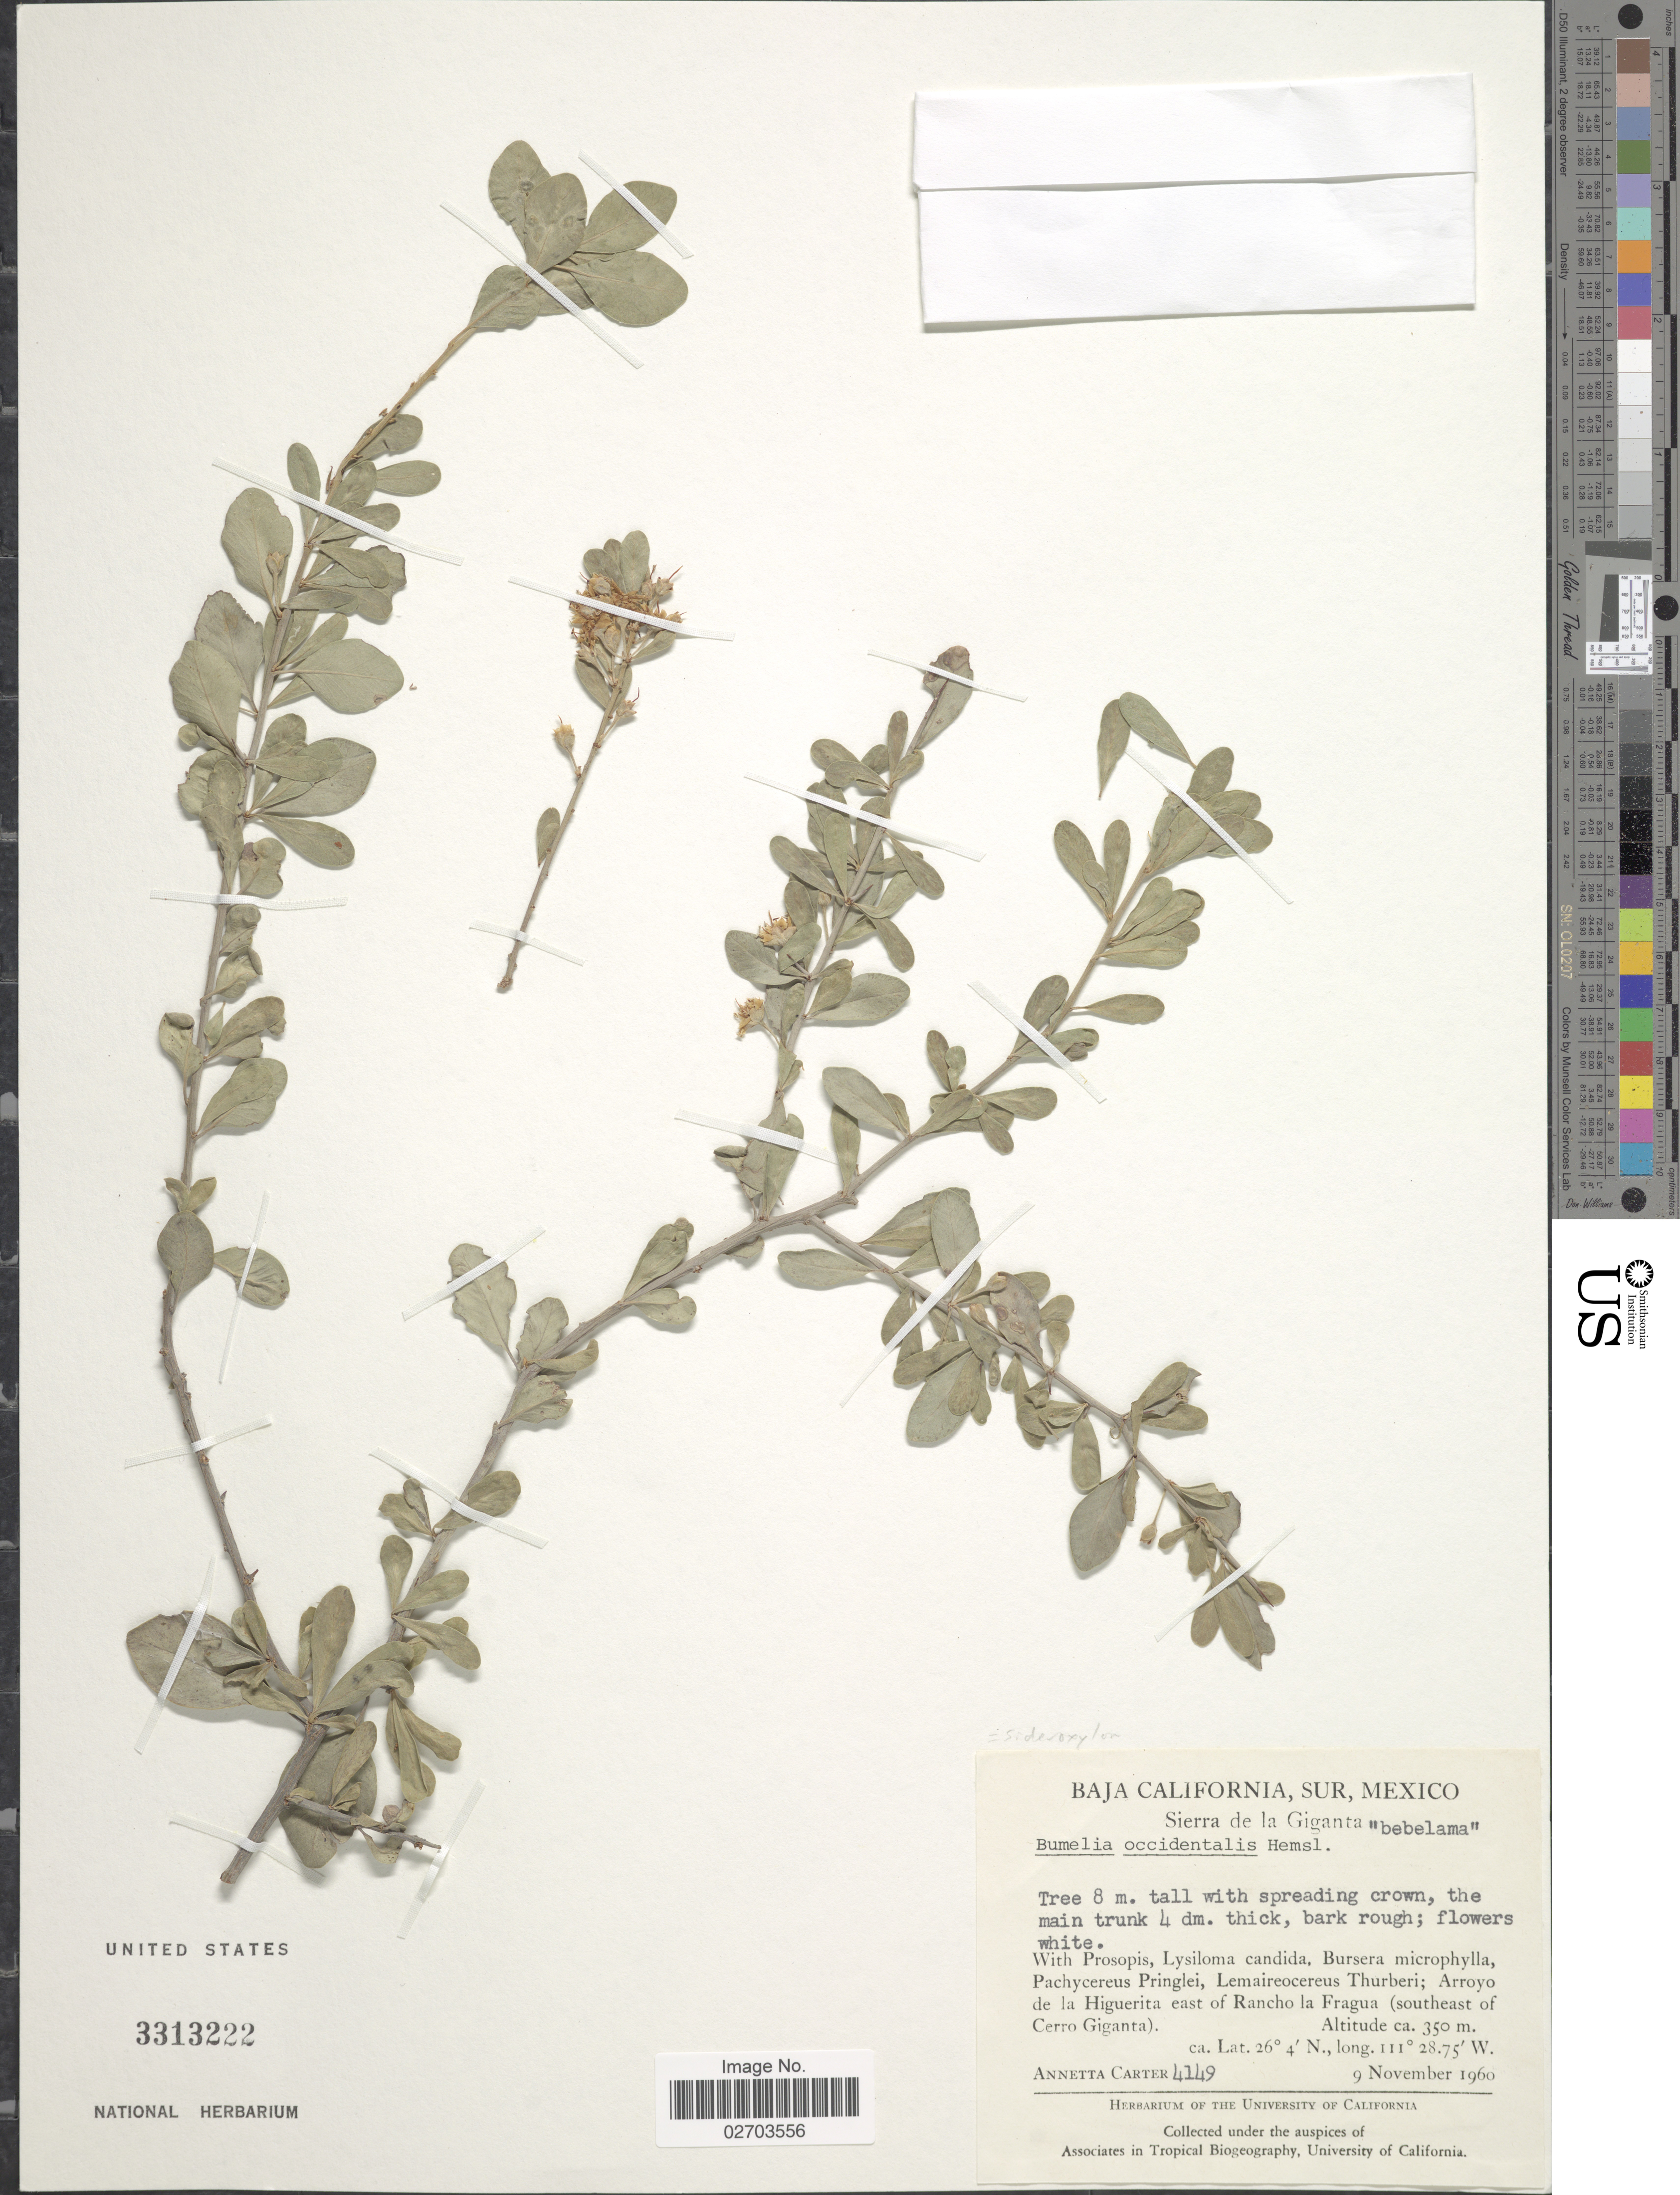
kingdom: Plantae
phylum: Tracheophyta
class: Magnoliopsida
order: Ericales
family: Sapotaceae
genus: Sideroxylon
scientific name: Sideroxylon occidentale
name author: (Hemsl.) T.D. Penn.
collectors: A. Carter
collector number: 4149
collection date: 1960-11-09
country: Mexico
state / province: Baja California Sur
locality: Arroyo de la Higuerita east of Rancho la Fragua (southeast of Cerro Giganta)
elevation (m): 350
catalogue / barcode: US 3313222